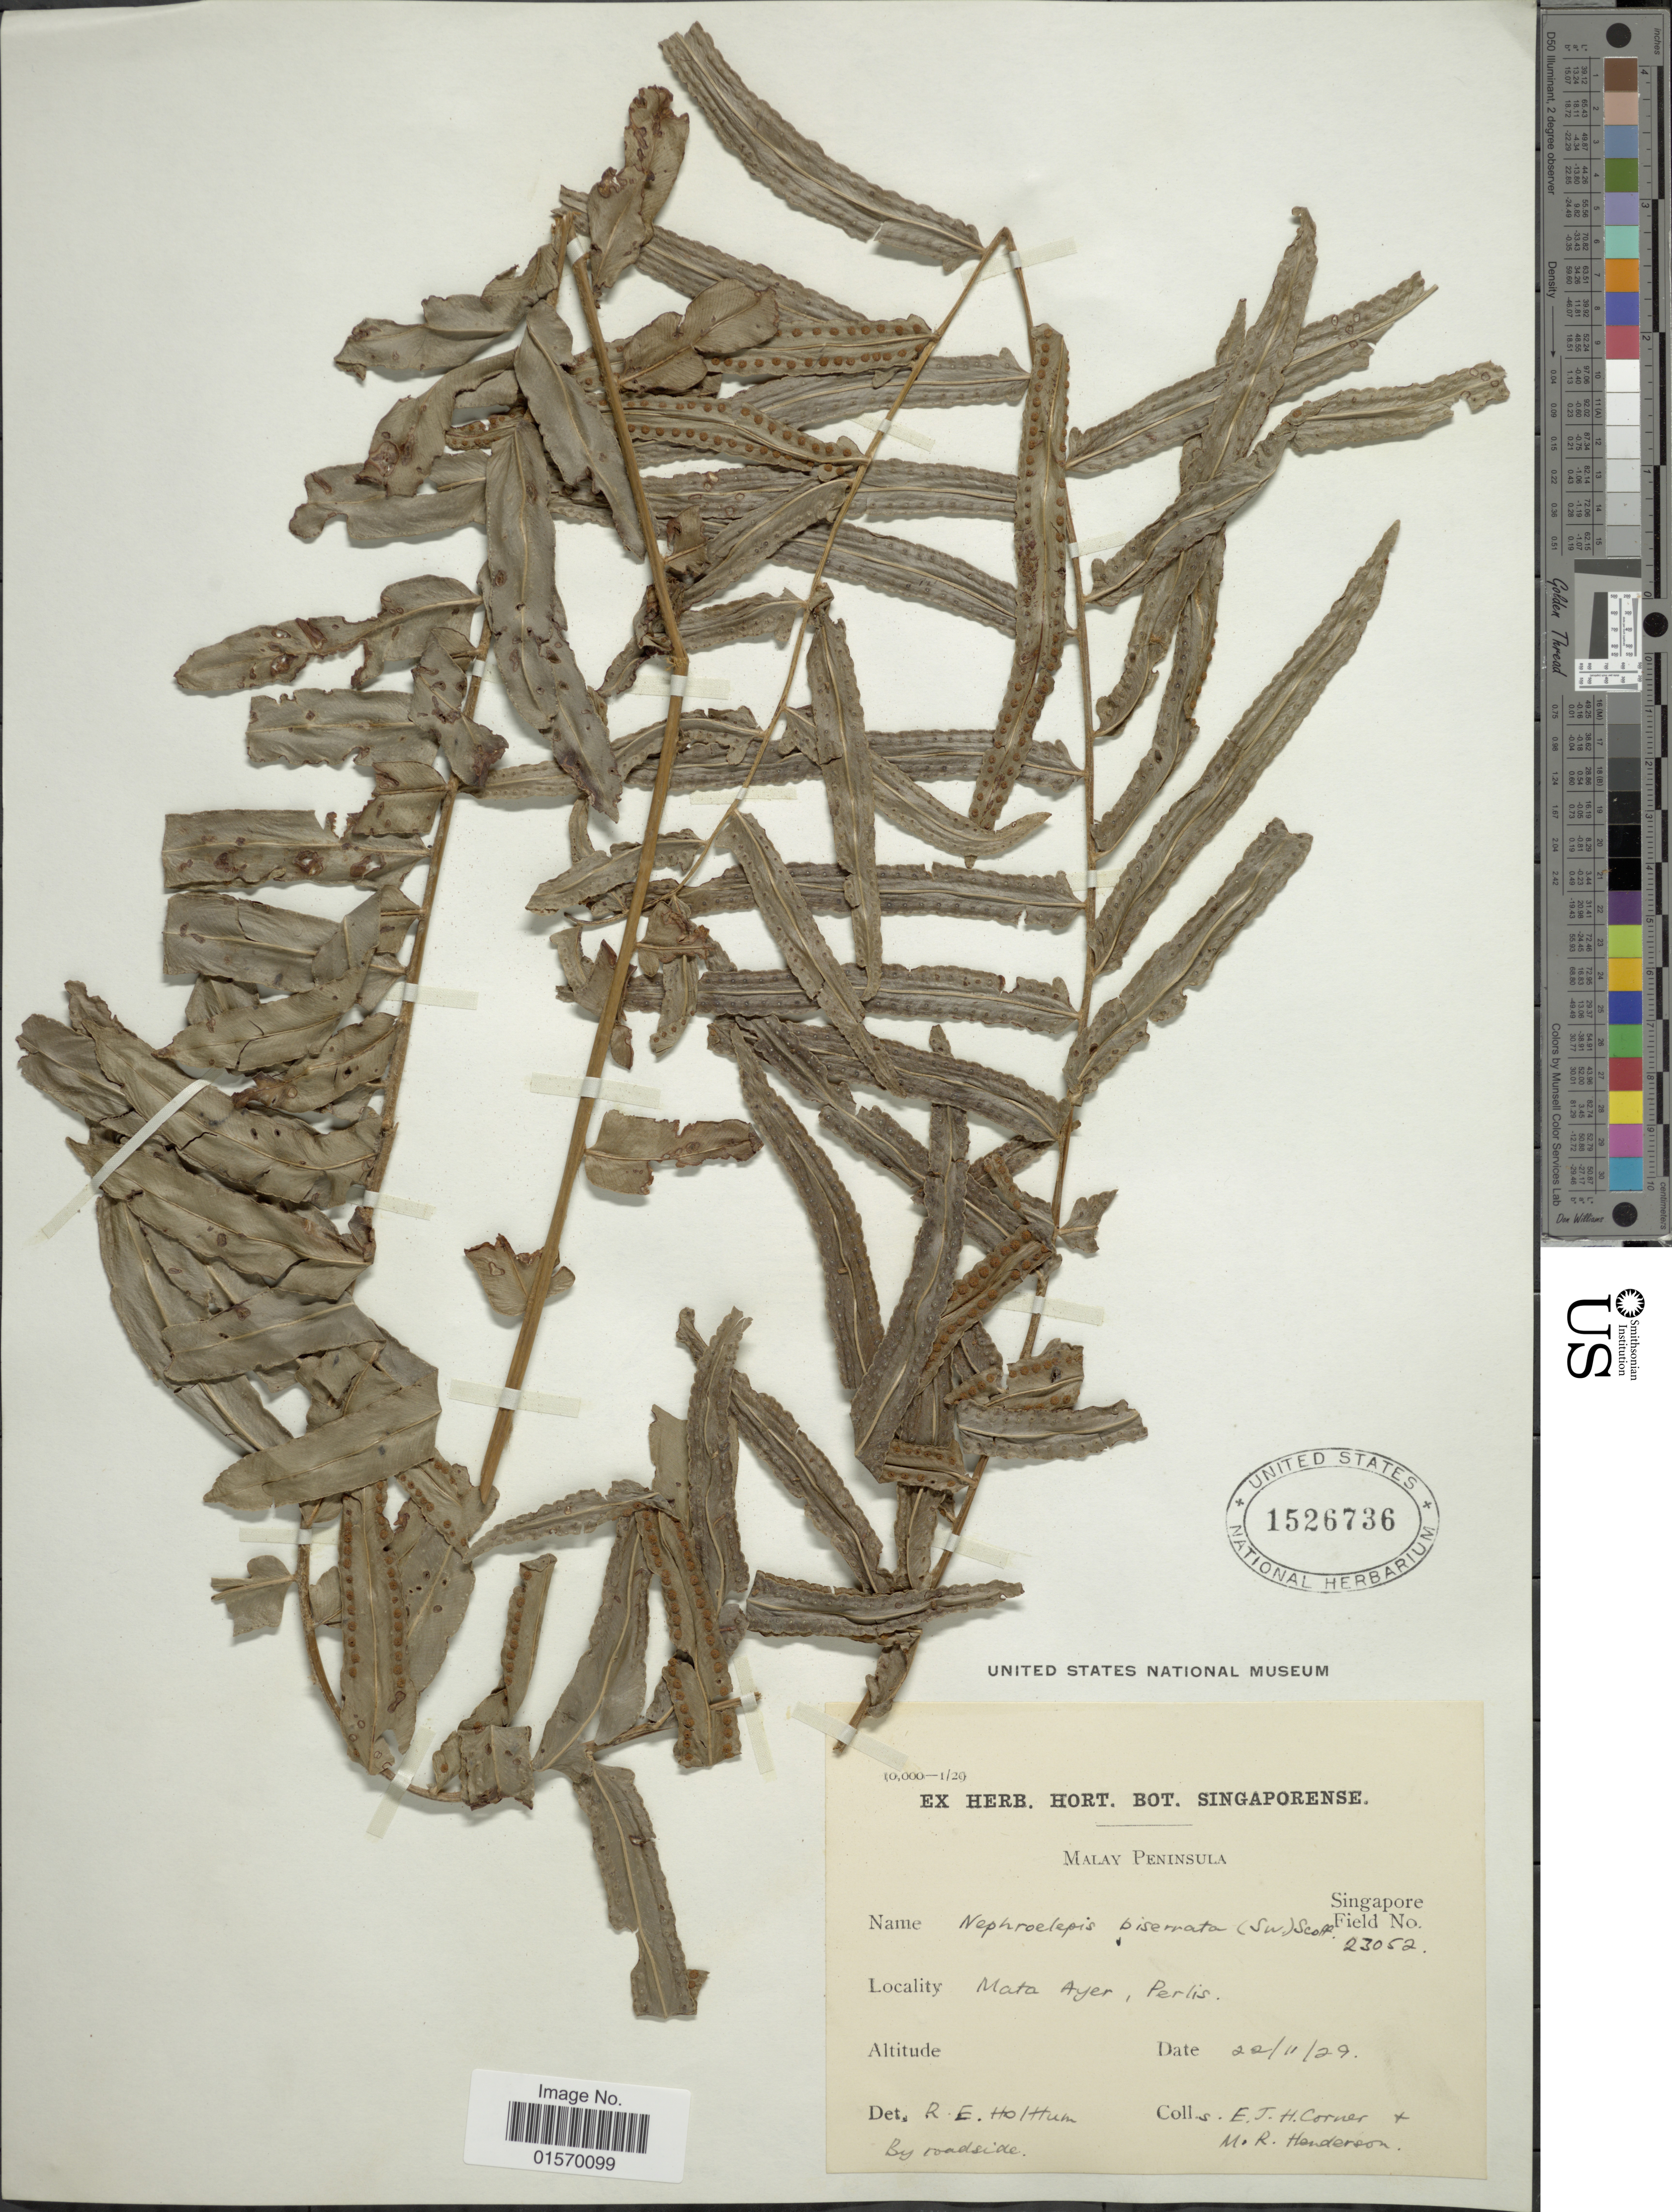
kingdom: Plantae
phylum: Tracheophyta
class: Polypodiopsida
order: Polypodiales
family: Nephrolepidaceae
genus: Nephrolepis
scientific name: Nephrolepis biserrata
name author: (Sw.) Schott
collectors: E. Corner & M. Henderson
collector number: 23052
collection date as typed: Transcribed d/m/y: 22/11/29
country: Malaysia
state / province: Perlis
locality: Malay Peninsula. Mata Ayer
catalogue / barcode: US 1526736